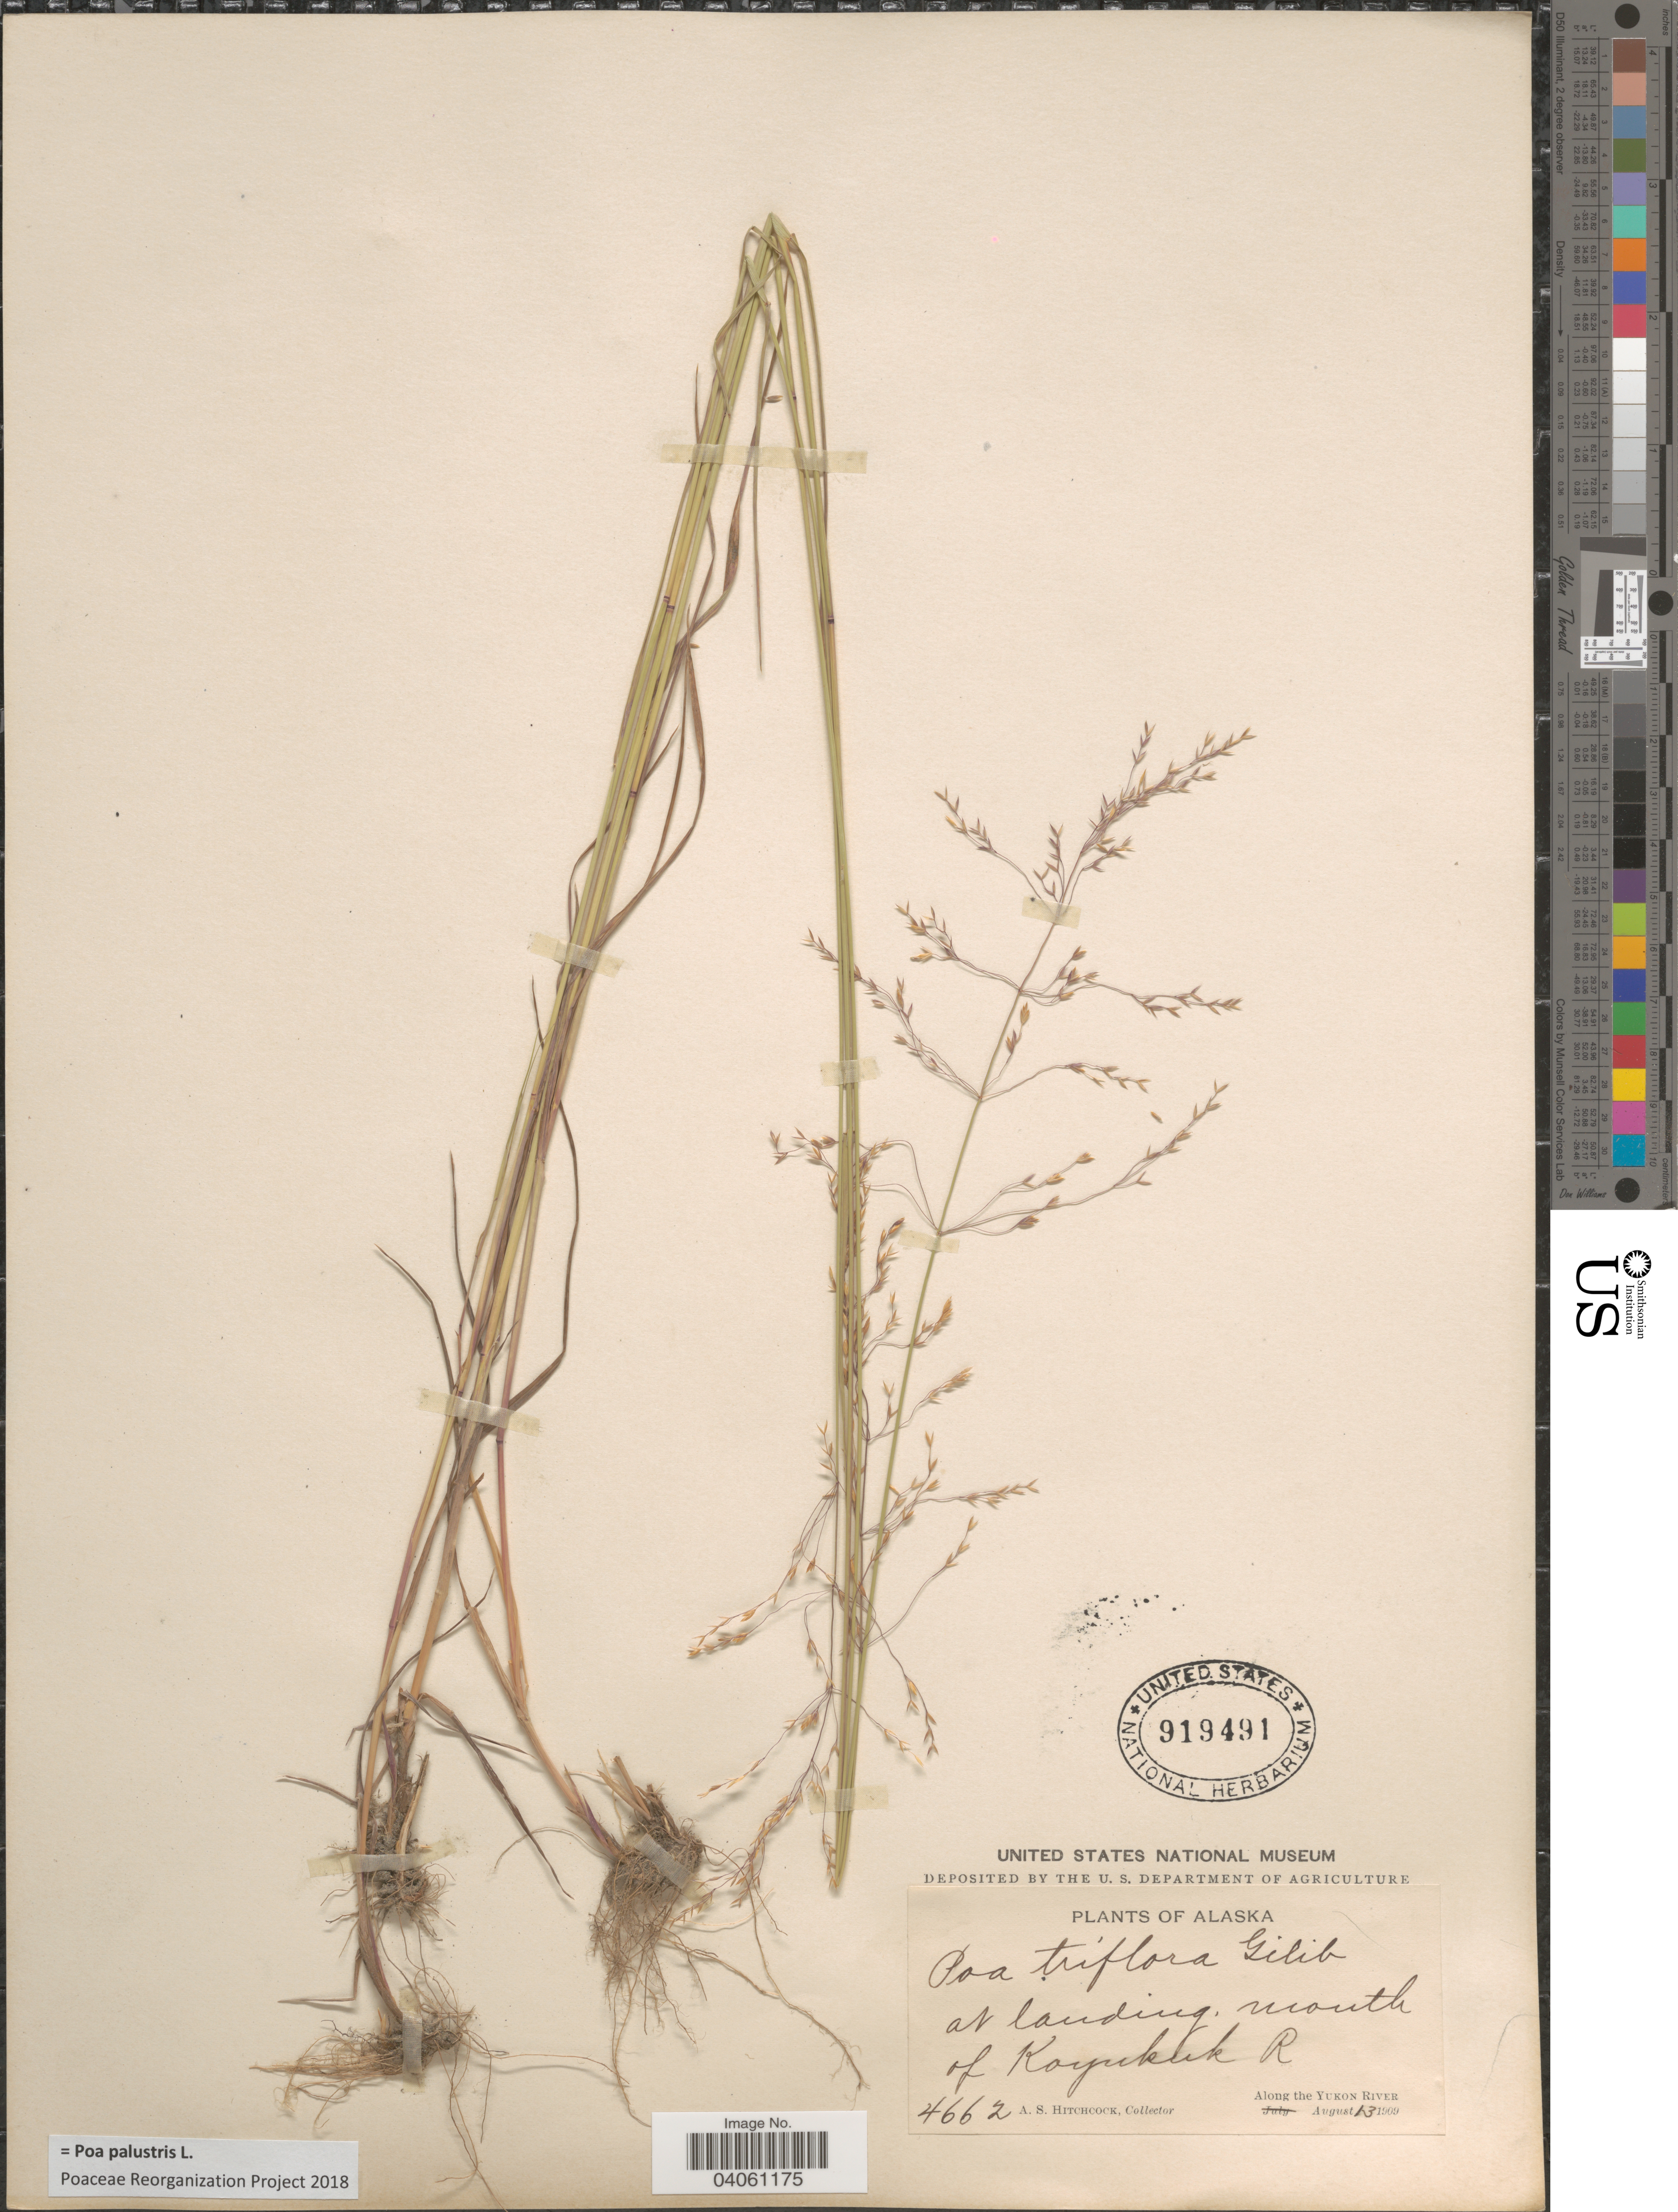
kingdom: Plantae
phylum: Tracheophyta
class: Liliopsida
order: Poales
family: Poaceae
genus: Poa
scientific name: Poa palustris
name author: L.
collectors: A. S. Hitchcock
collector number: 4662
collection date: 1909-08-13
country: United States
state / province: Alaska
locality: At landing, mouth of Koyukuk R. Along the Yukon River.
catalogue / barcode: US 919491